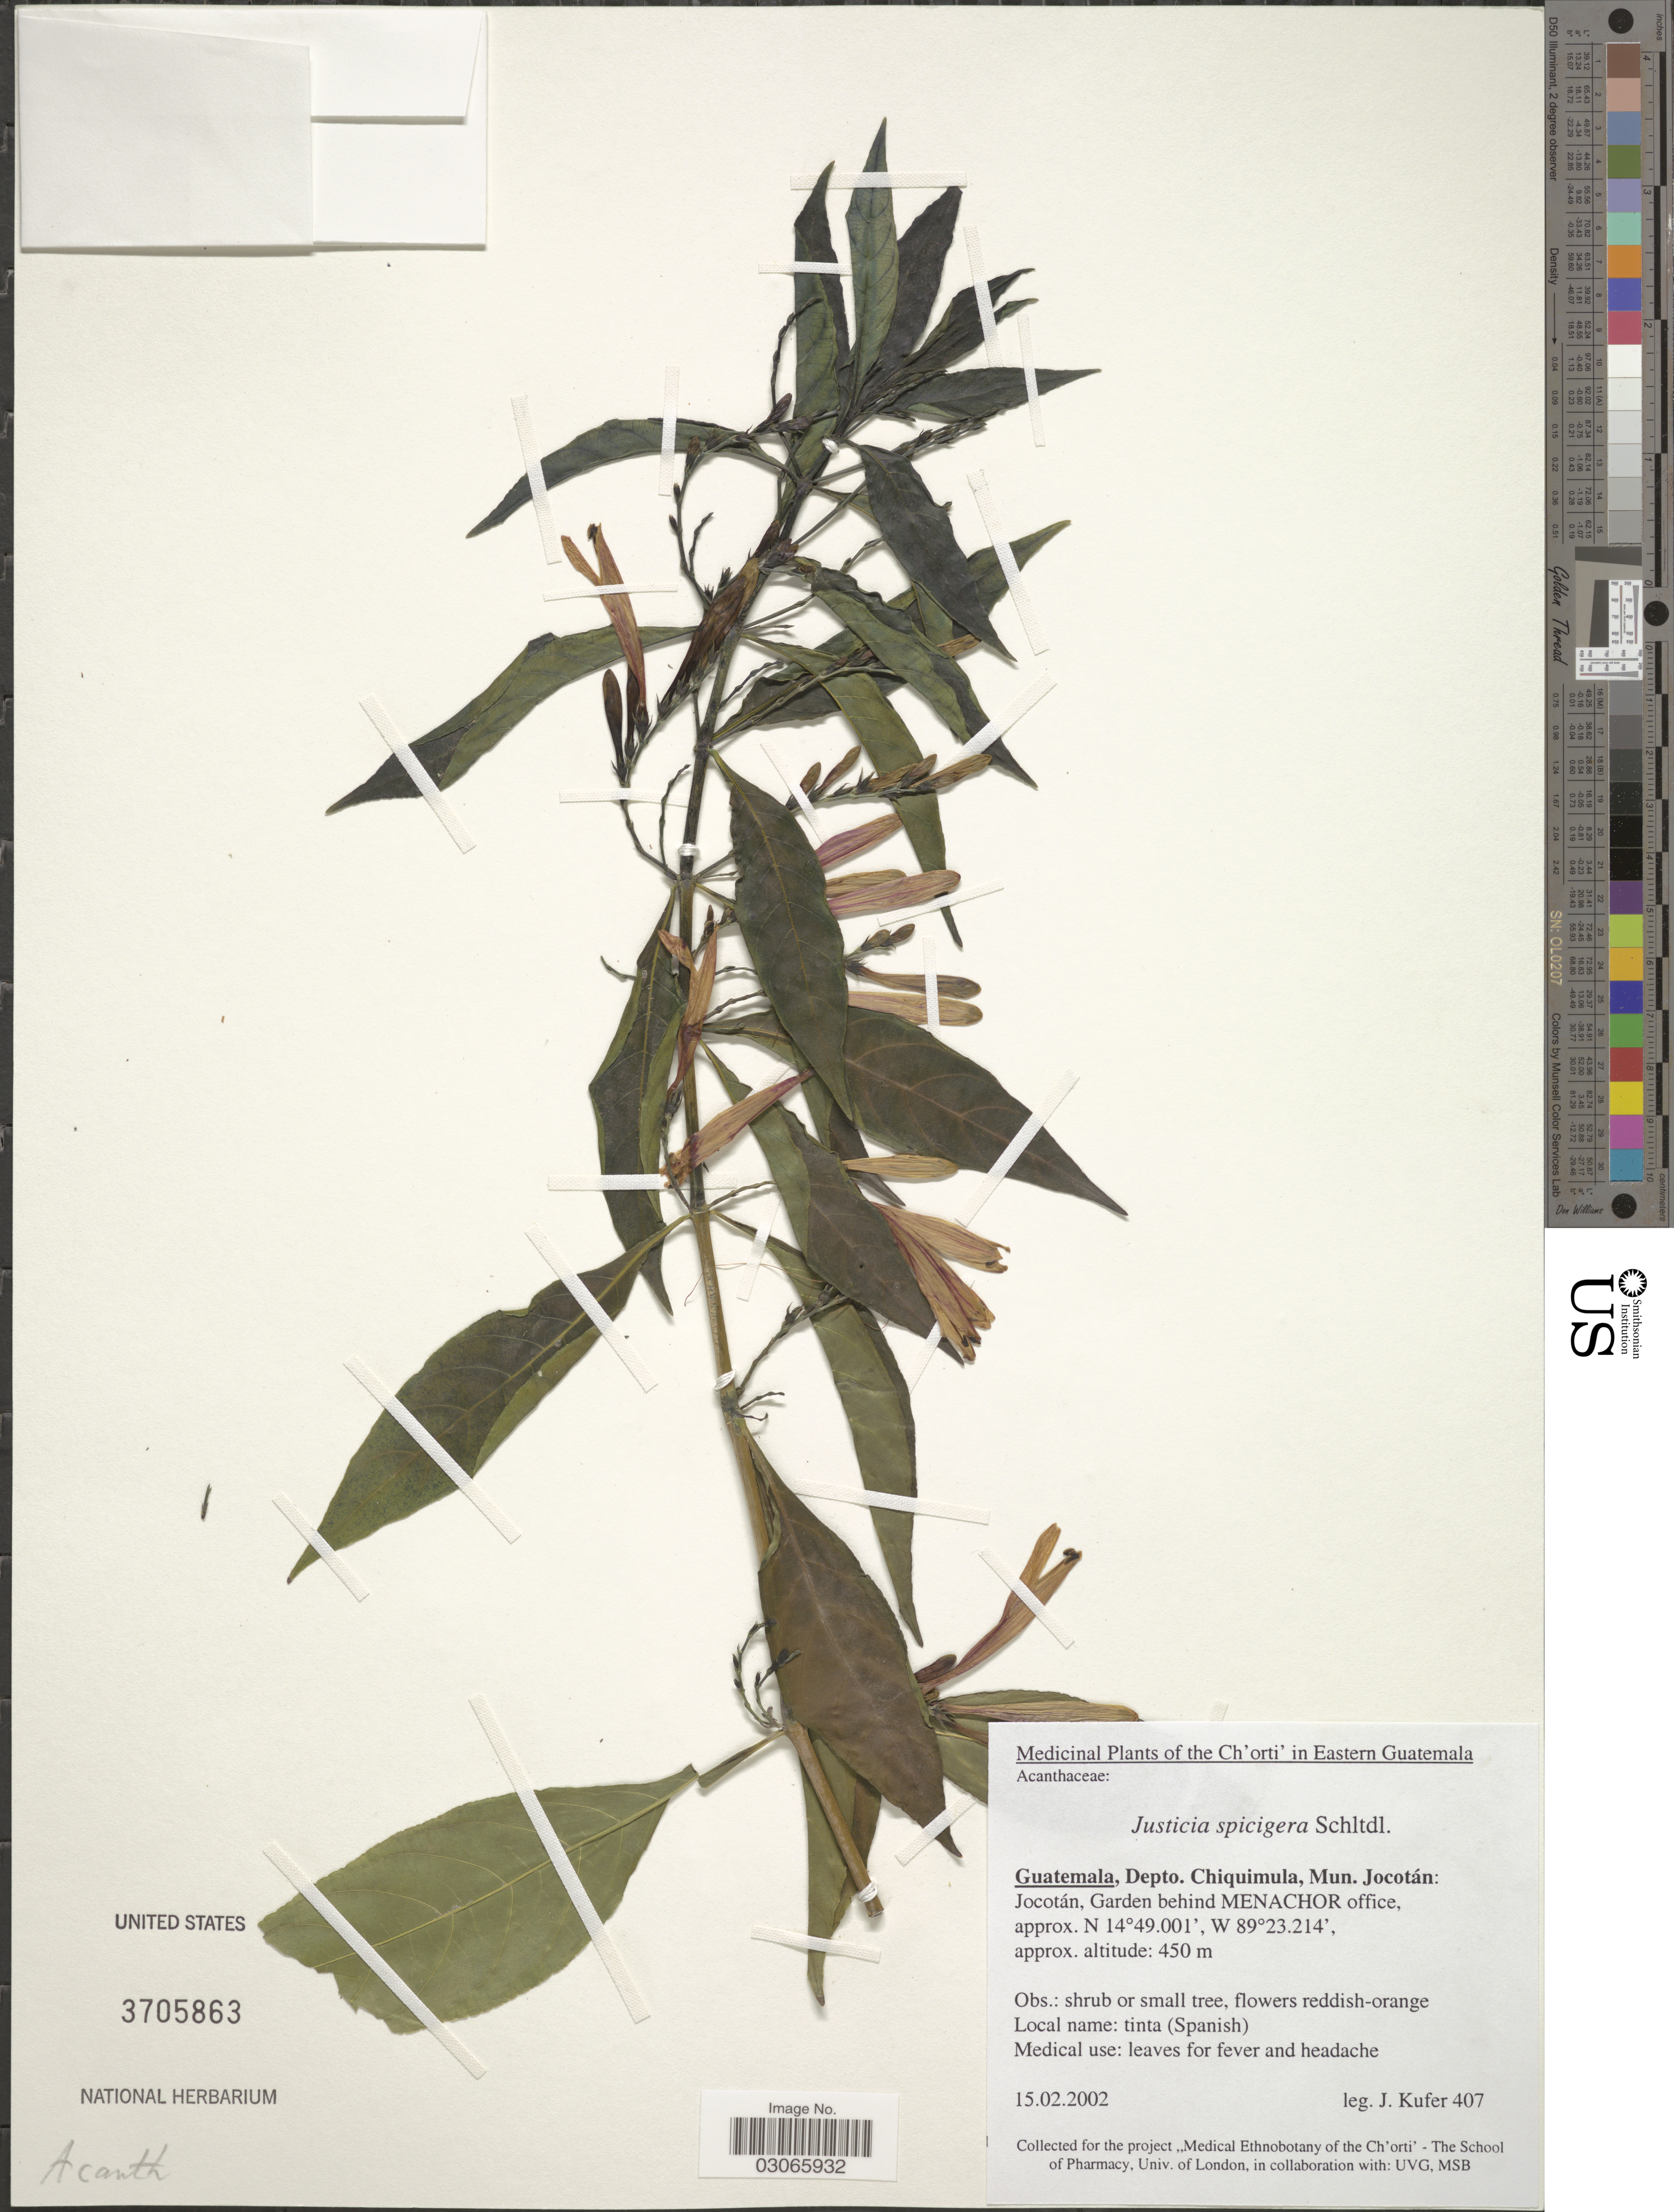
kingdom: Plantae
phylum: Tracheophyta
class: Magnoliopsida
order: Lamiales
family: Acanthaceae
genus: Justicia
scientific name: Justicia spicigera 'Sidicaro'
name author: Schltdl.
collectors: J. Kufer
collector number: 407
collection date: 2002-02-15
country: Guatemala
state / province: Chiquimula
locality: Ch'orti in Eastern Guatemala. Depto. Chiquimala, Mun. Jocotán: Jocotán, Garden behind Menachor office.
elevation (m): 450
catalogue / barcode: US 3705863